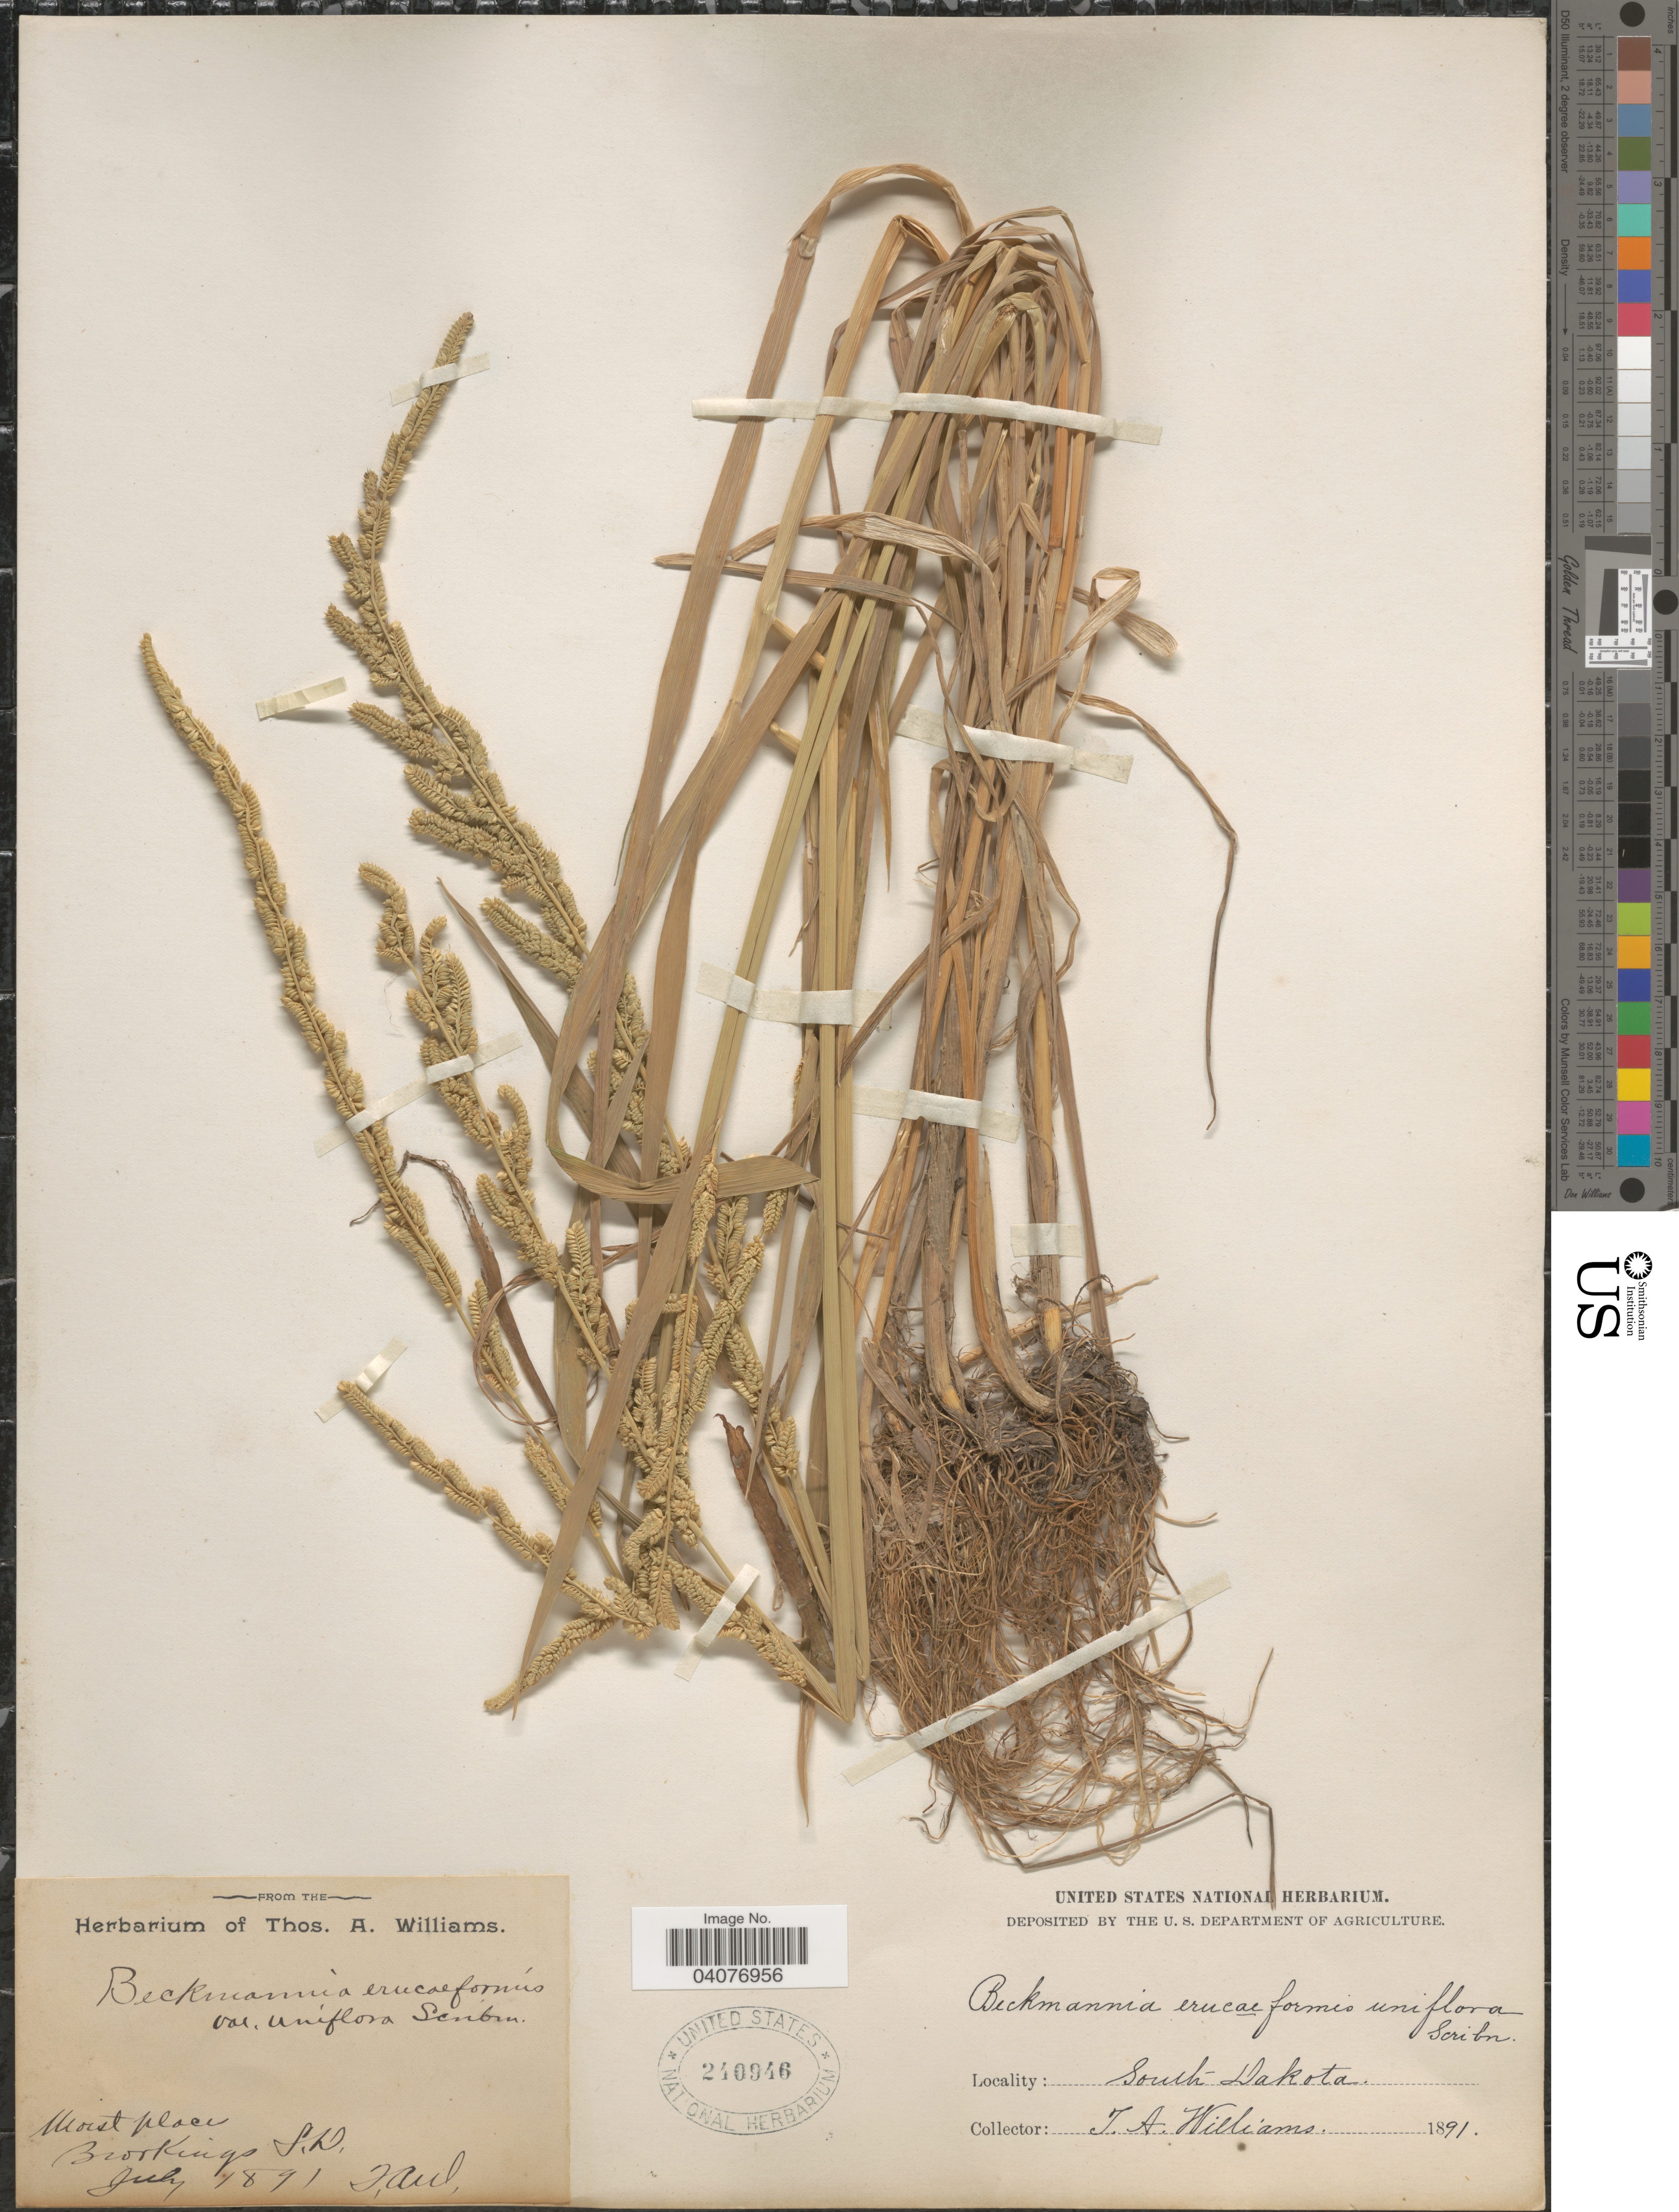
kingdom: Plantae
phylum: Tracheophyta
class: Liliopsida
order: Poales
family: Poaceae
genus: Beckmannia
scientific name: Beckmannia syzigachne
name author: (Steud.) Fernald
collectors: T. A. Williams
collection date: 1891-07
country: United States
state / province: South Dakota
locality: Moist places. Brookings.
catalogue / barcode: US 240946